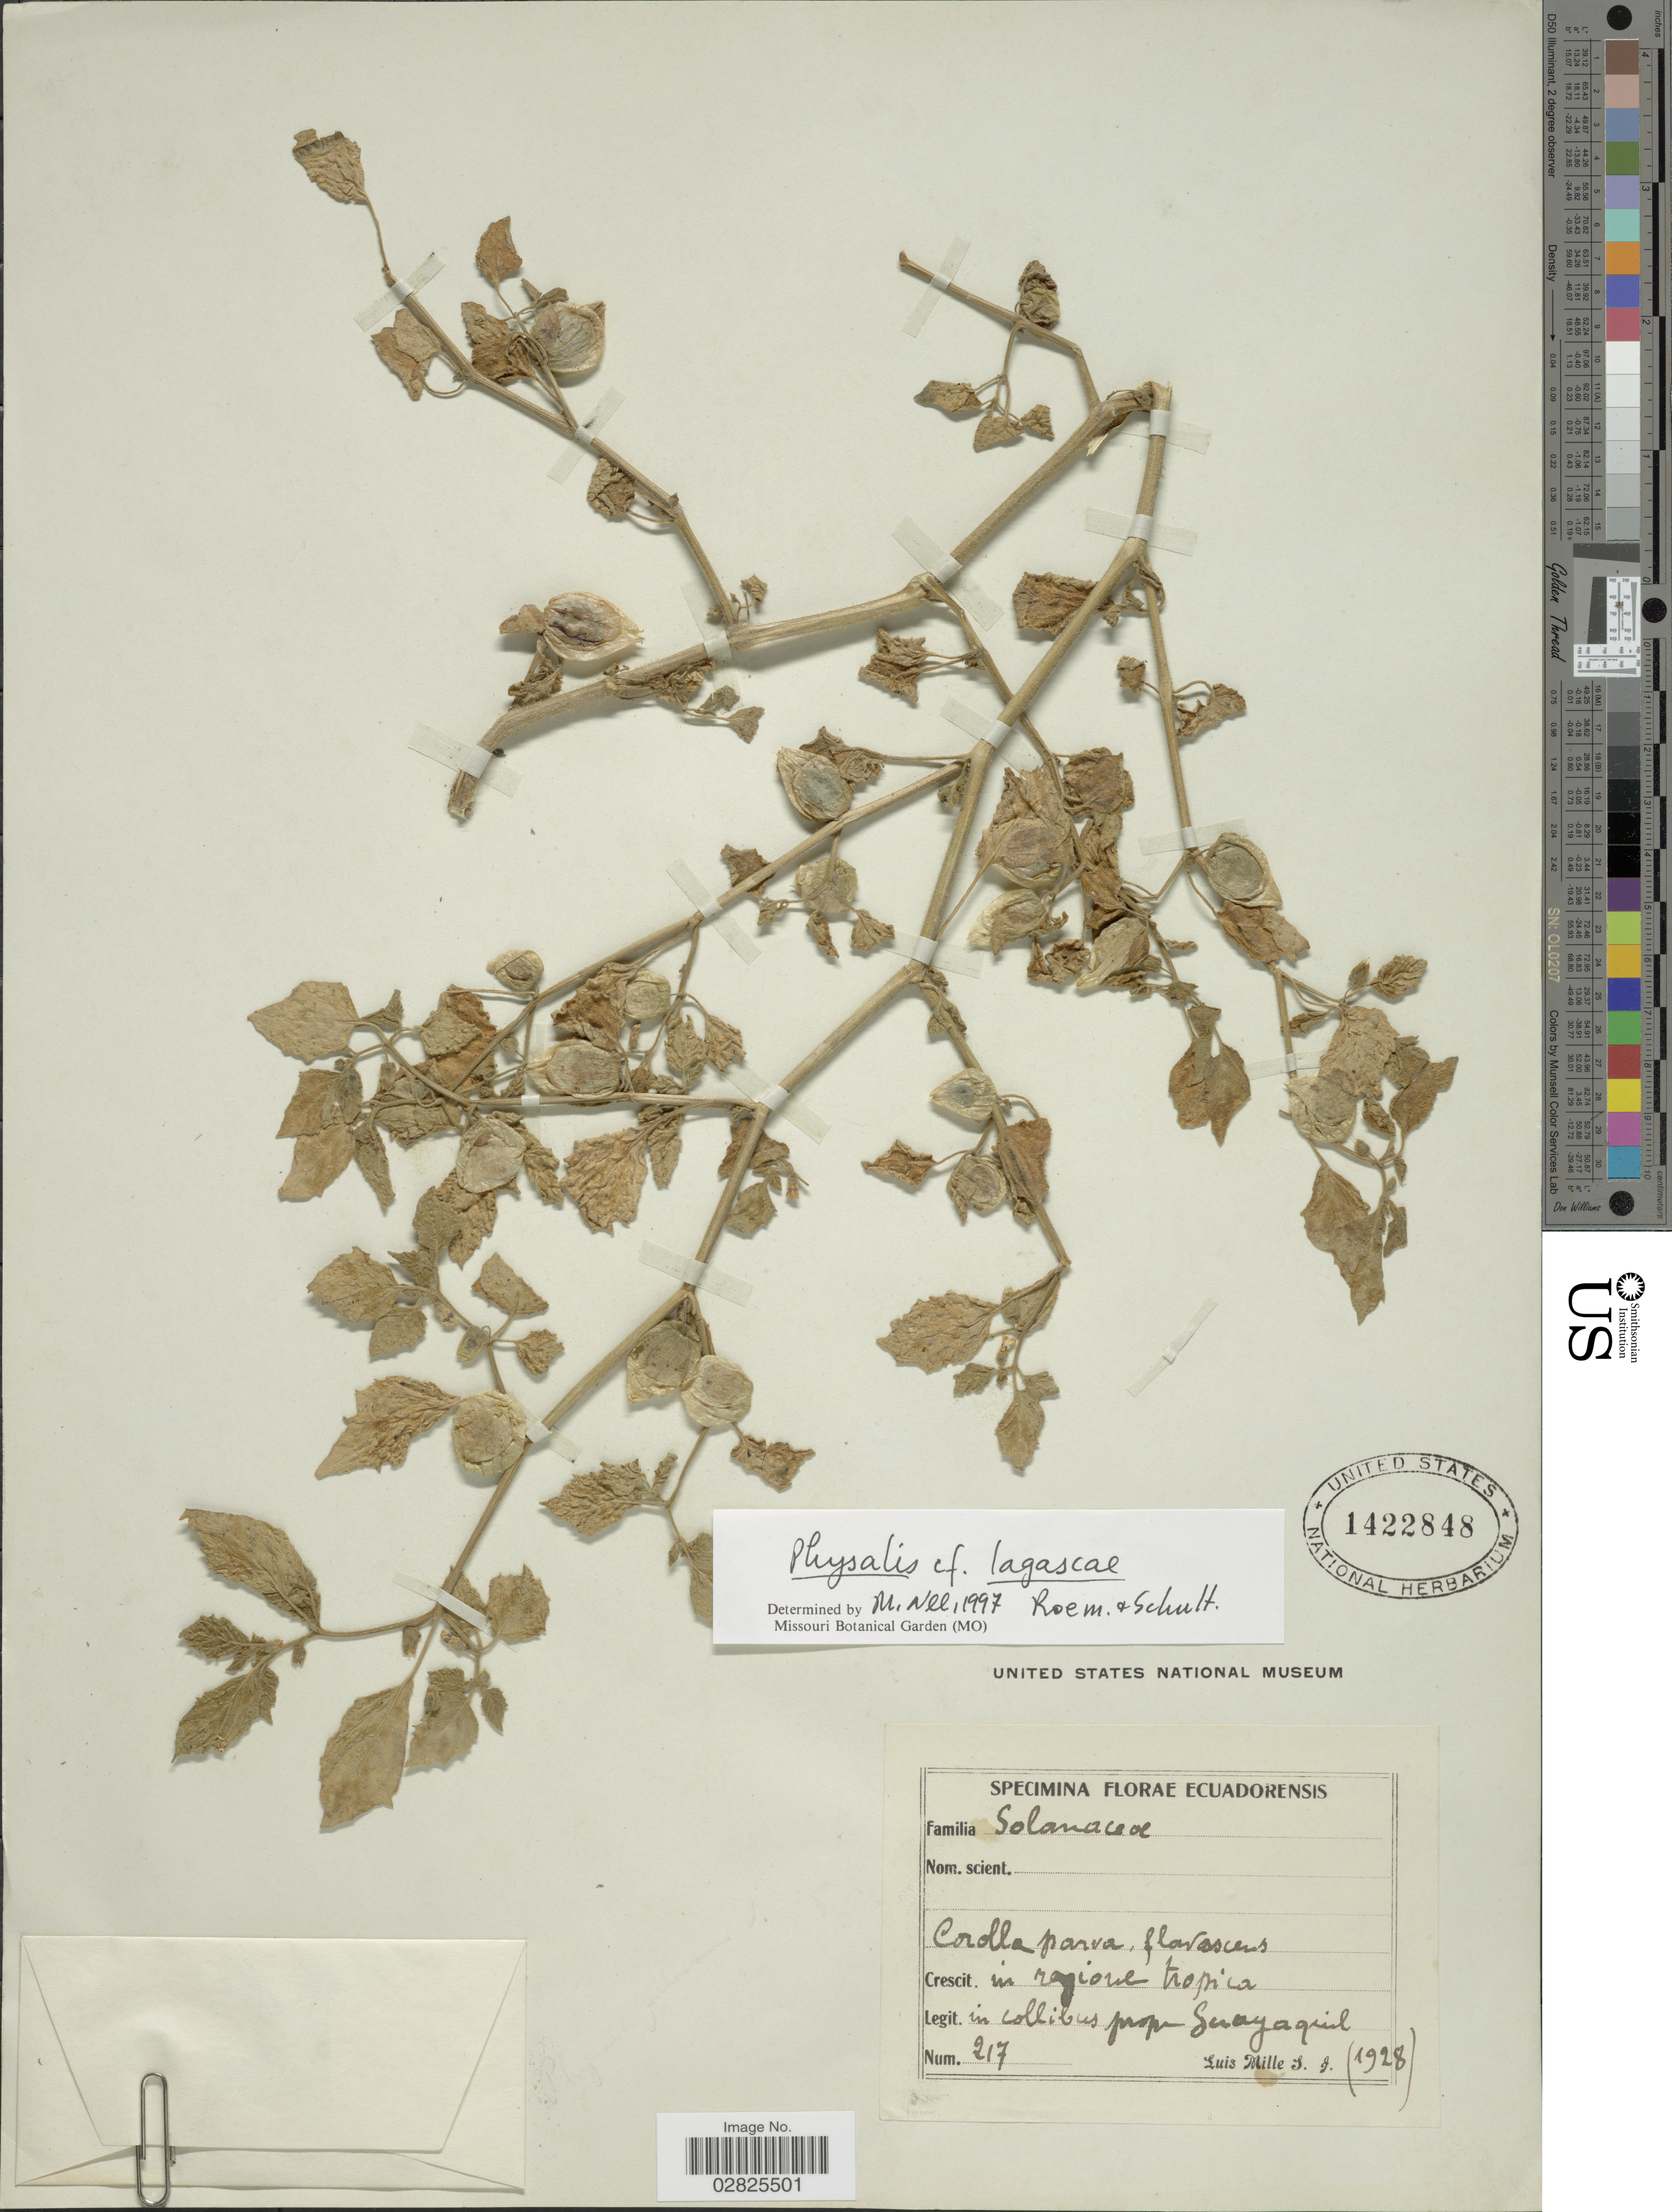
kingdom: Plantae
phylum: Tracheophyta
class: Magnoliopsida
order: Solanales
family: Solanaceae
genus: Physalis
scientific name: Physalis lagascae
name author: Roem. & Schult.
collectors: L. Mille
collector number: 217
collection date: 1928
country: Ecuador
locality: In collibus prope Guayaquil. Ecuadorensis.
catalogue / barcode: US 1422848